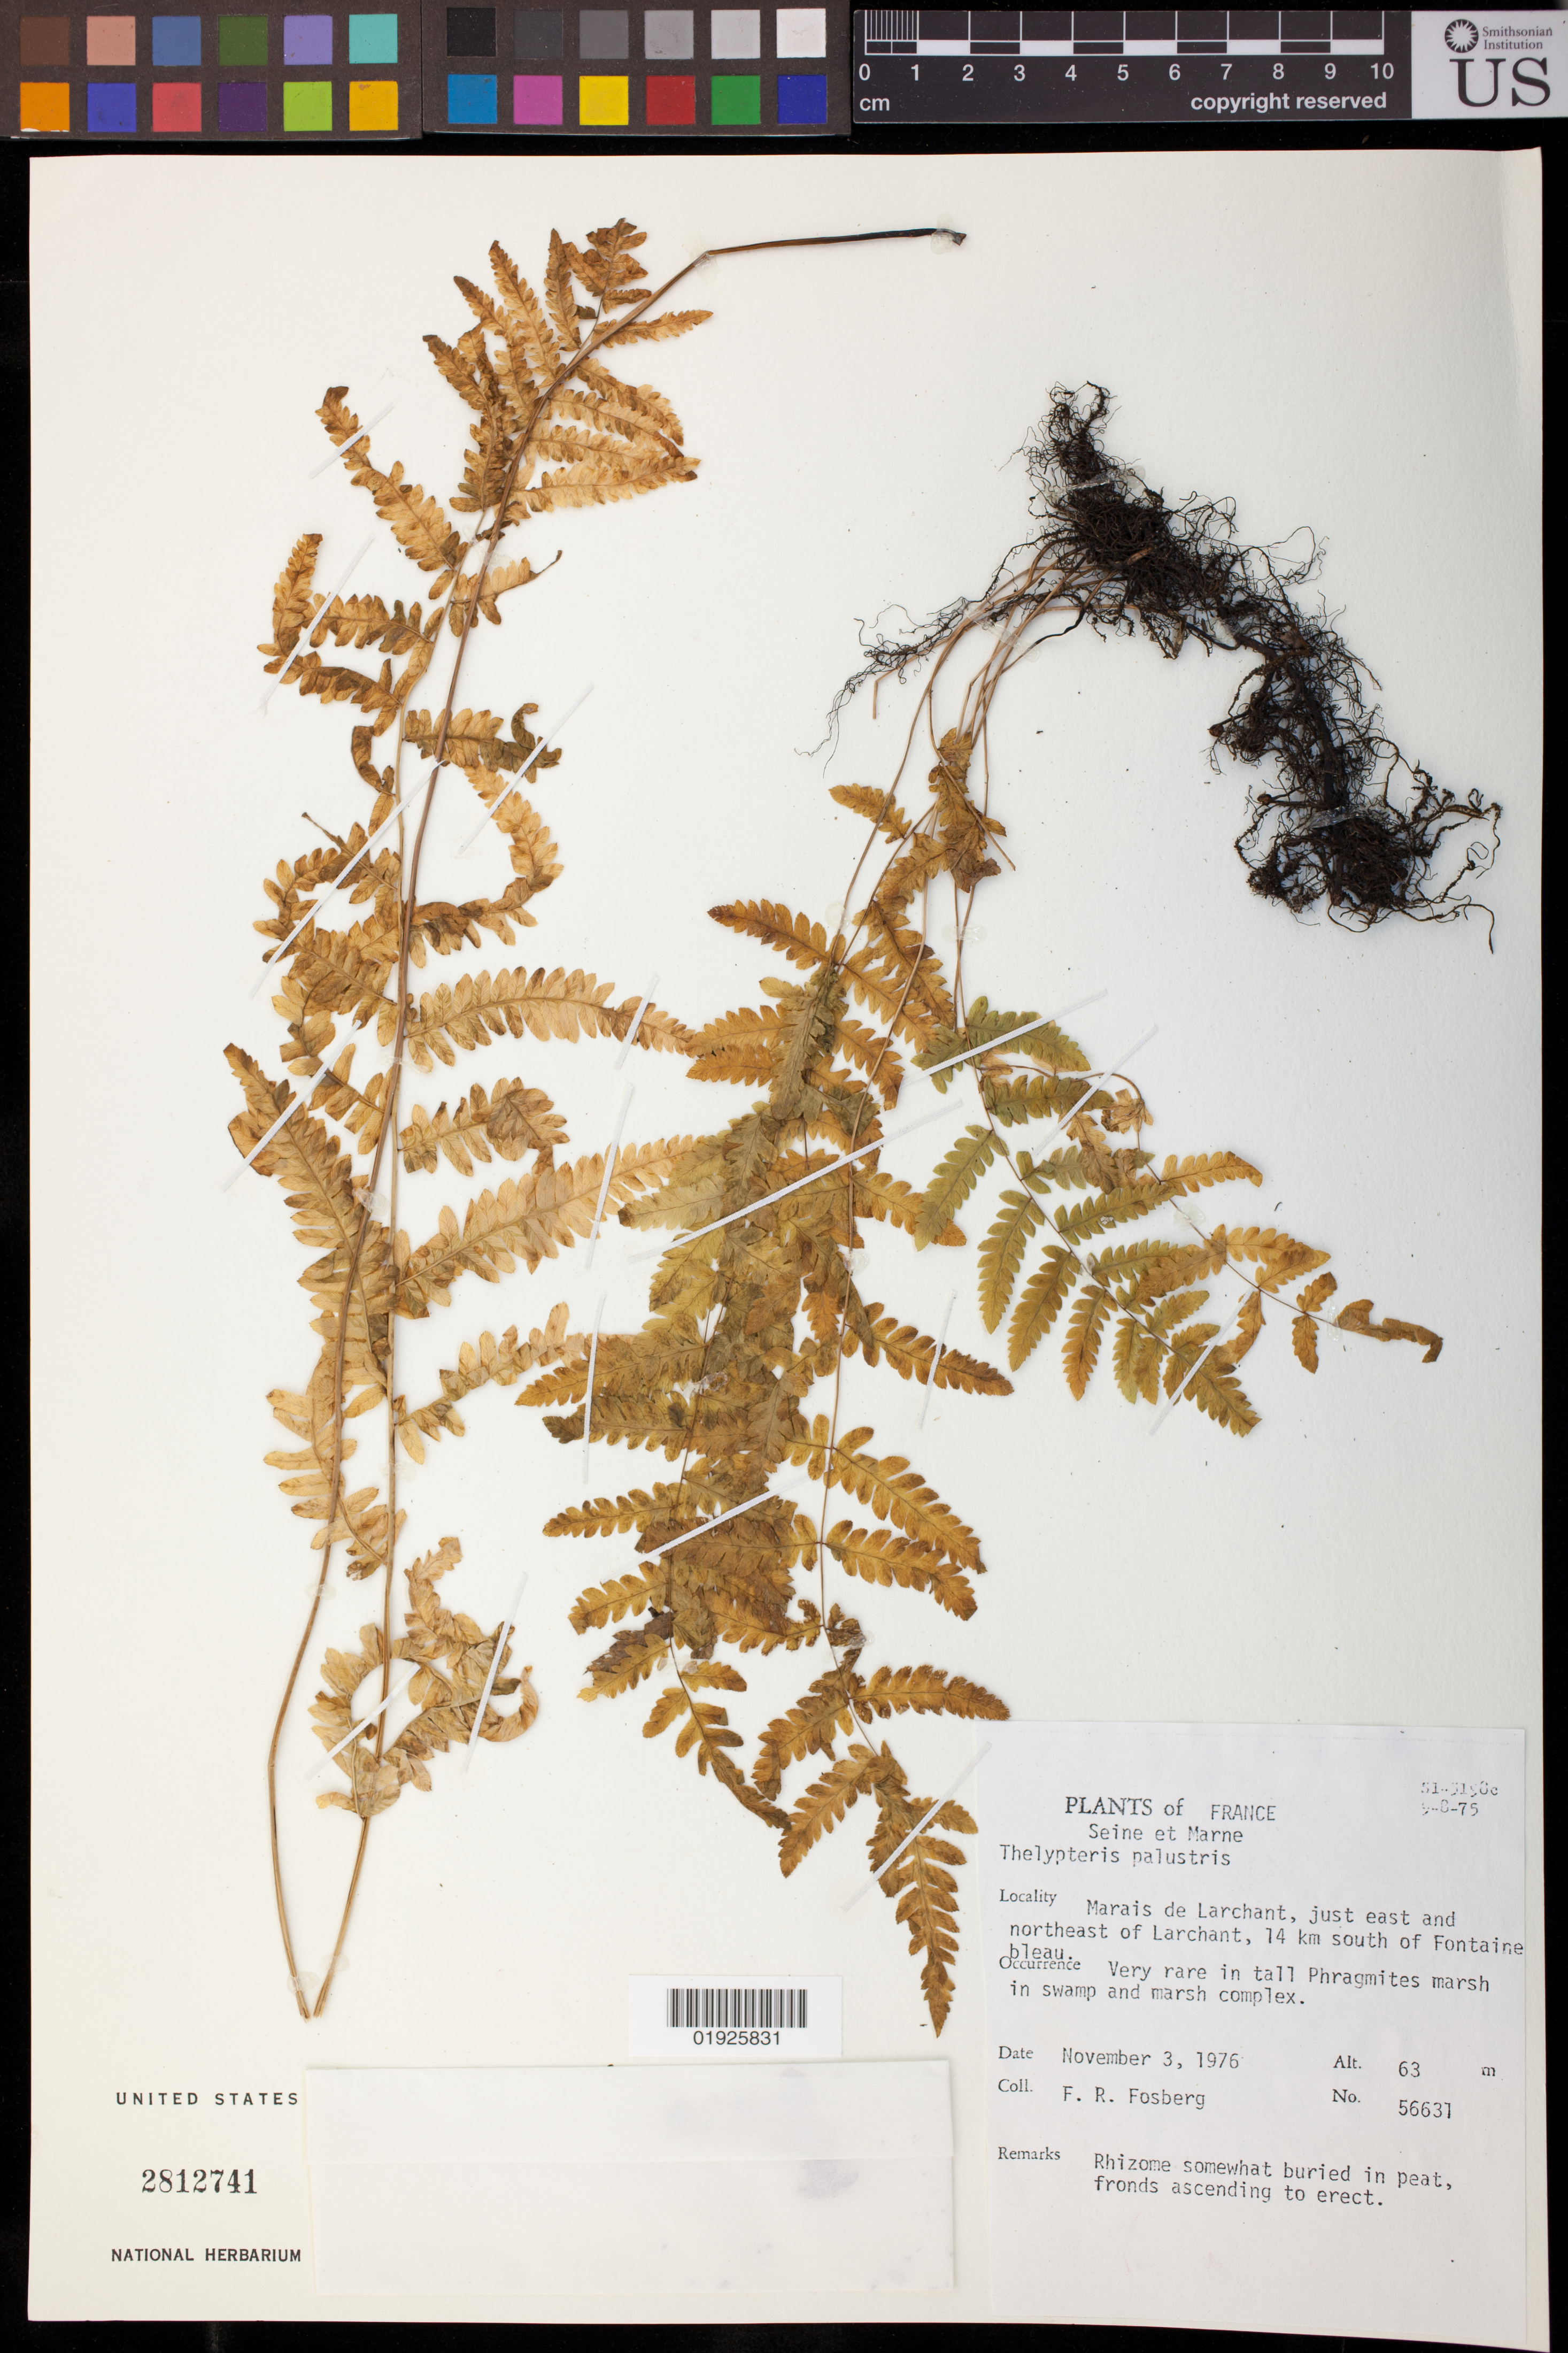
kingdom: Plantae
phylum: Tracheophyta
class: Polypodiopsida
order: Polypodiales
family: Thelypteridaceae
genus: Thelypteris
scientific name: Thelypteris palustris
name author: (Salisb.) Schott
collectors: F. R. Fosberg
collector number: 56631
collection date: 1976-11-03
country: France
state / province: Pays de la Loire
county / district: Maine-et-Loire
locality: Marais de Larchant, just east and northeast of Larchant, 14 km south of Fontainebleu.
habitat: Very rare in tall Phragmites marsh in swamp and marsh complex.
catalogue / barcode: US 2812741